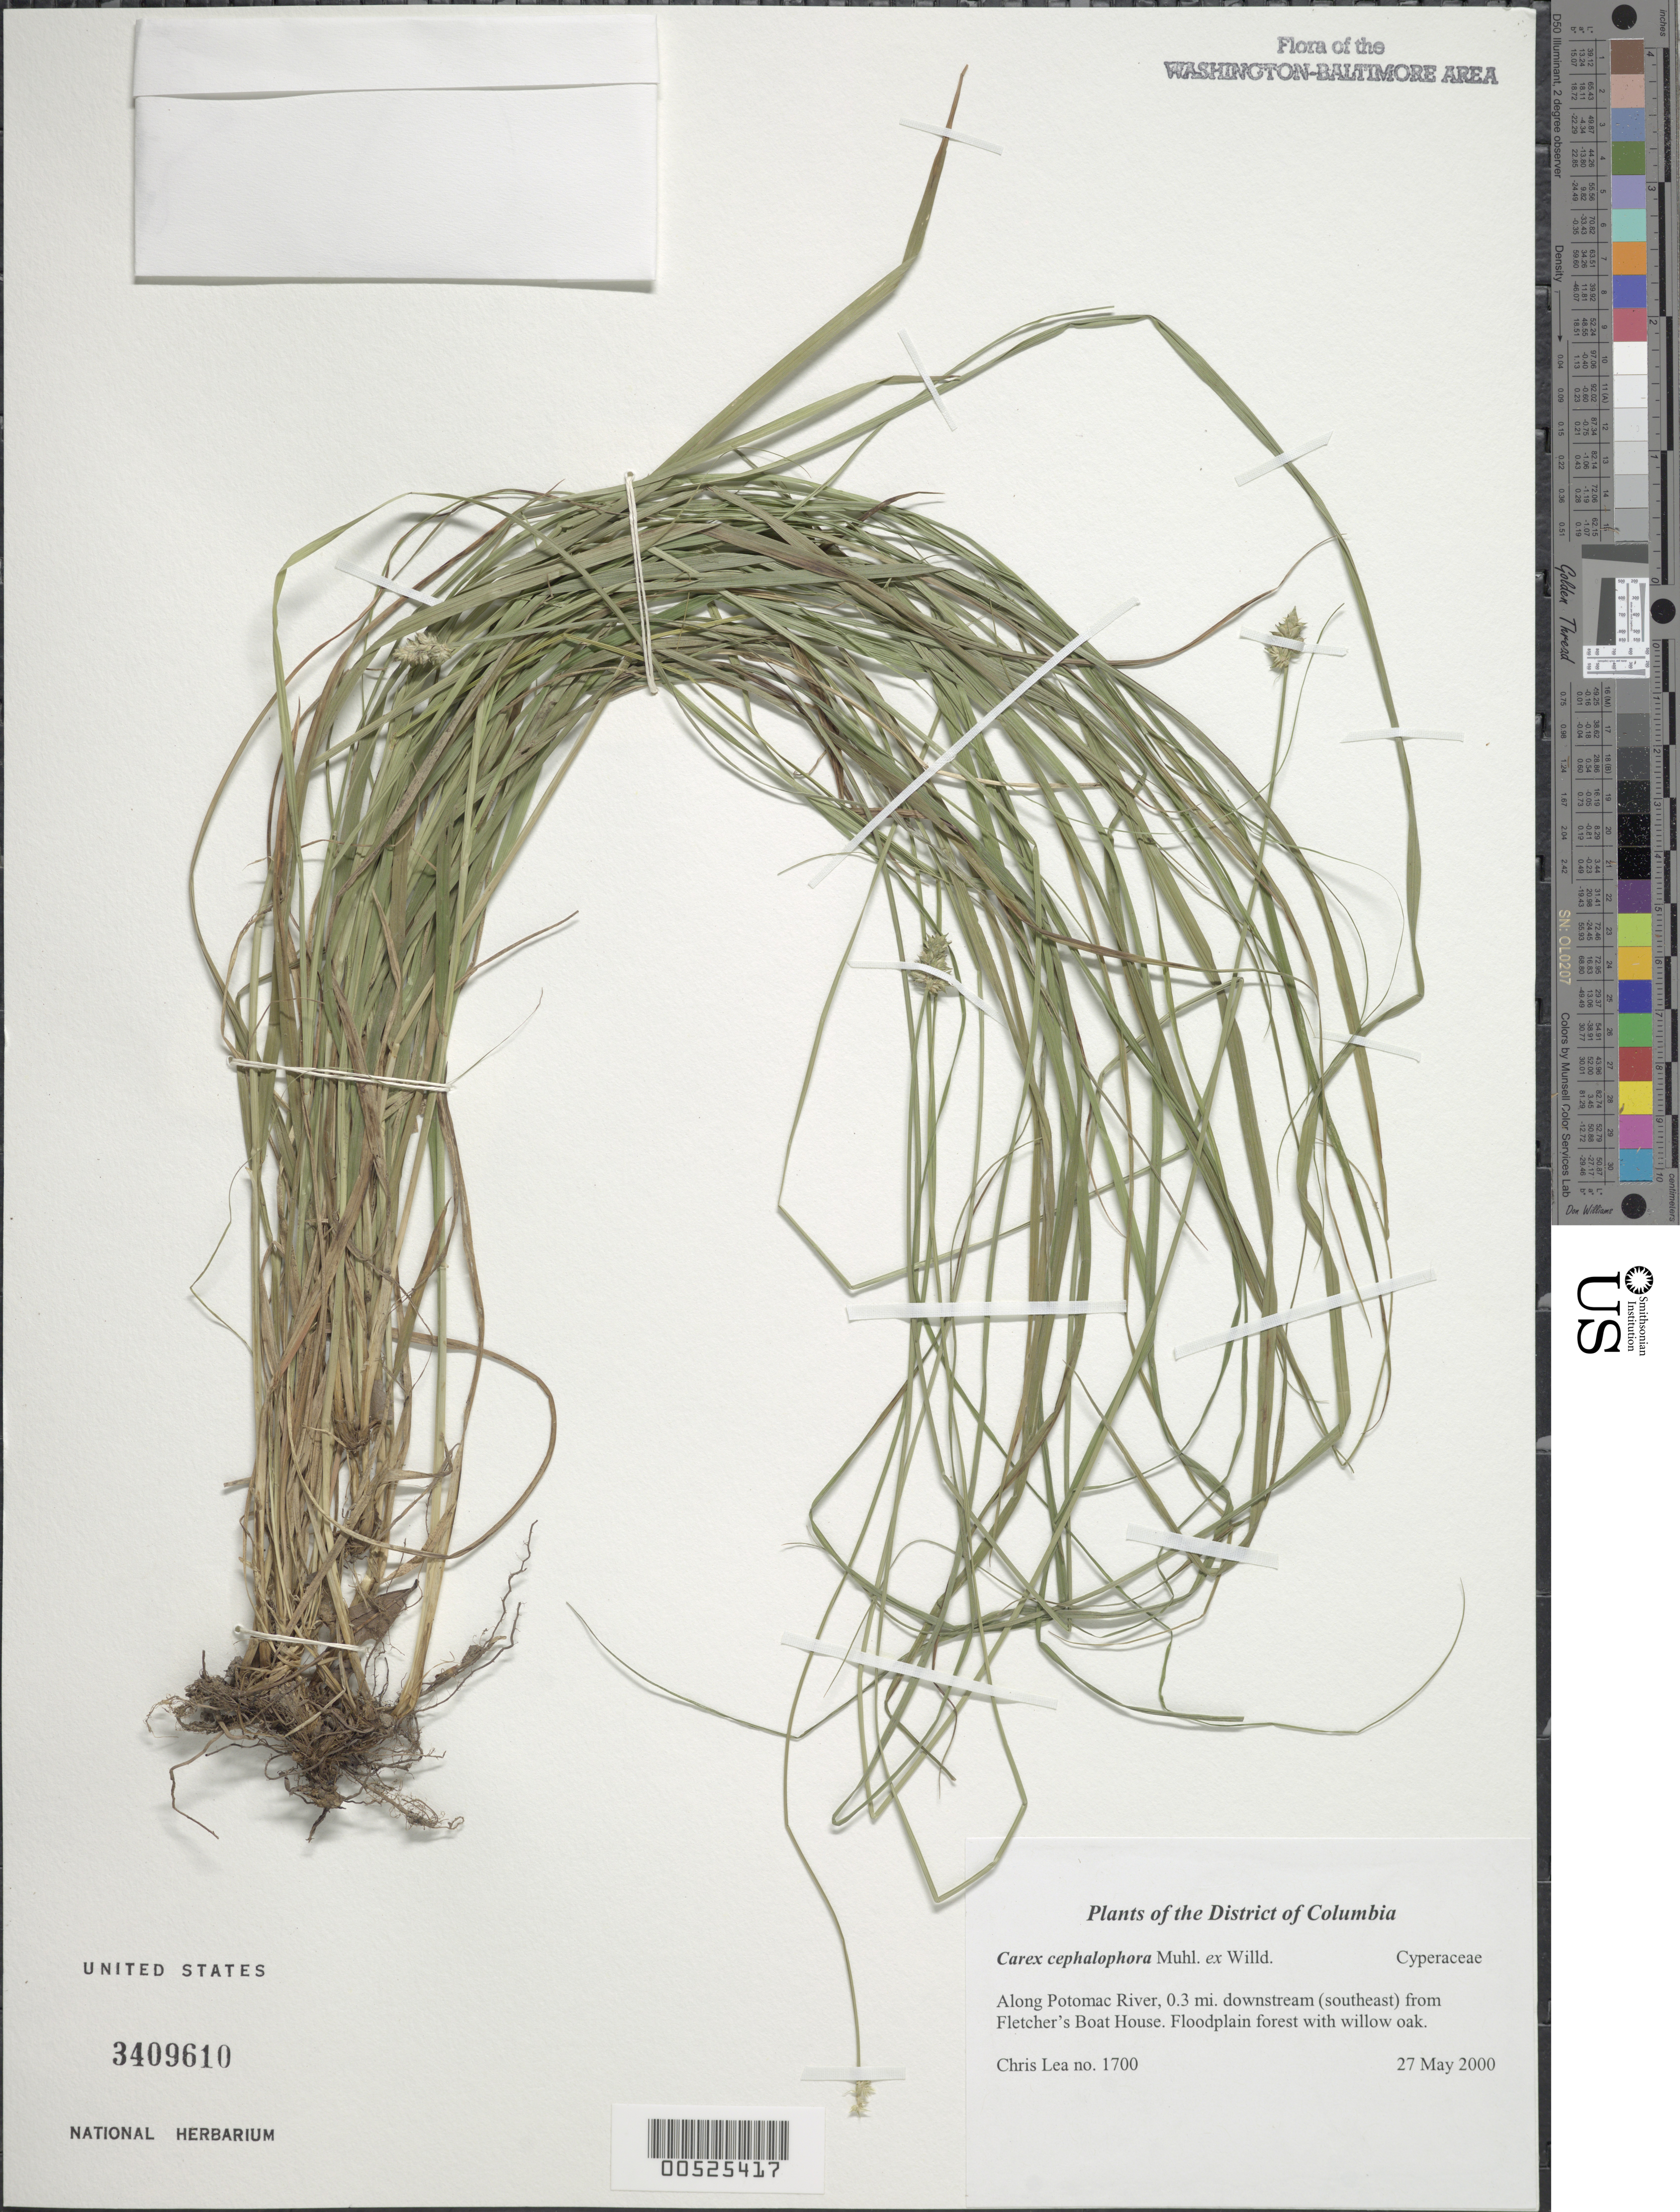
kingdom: Plantae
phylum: Tracheophyta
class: Liliopsida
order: Poales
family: Cyperaceae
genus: Carex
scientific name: Carex cephalophora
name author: Muhl. ex Willd.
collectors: C. Lea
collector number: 1700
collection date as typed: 27 May 2000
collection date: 2000-05-27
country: United States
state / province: District of Columbia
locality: Along Potomac River, 0.3 mi. downstream (southeast) from Fletcher's Boat House.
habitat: Floodplain forest with willow oak.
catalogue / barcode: US 3409610